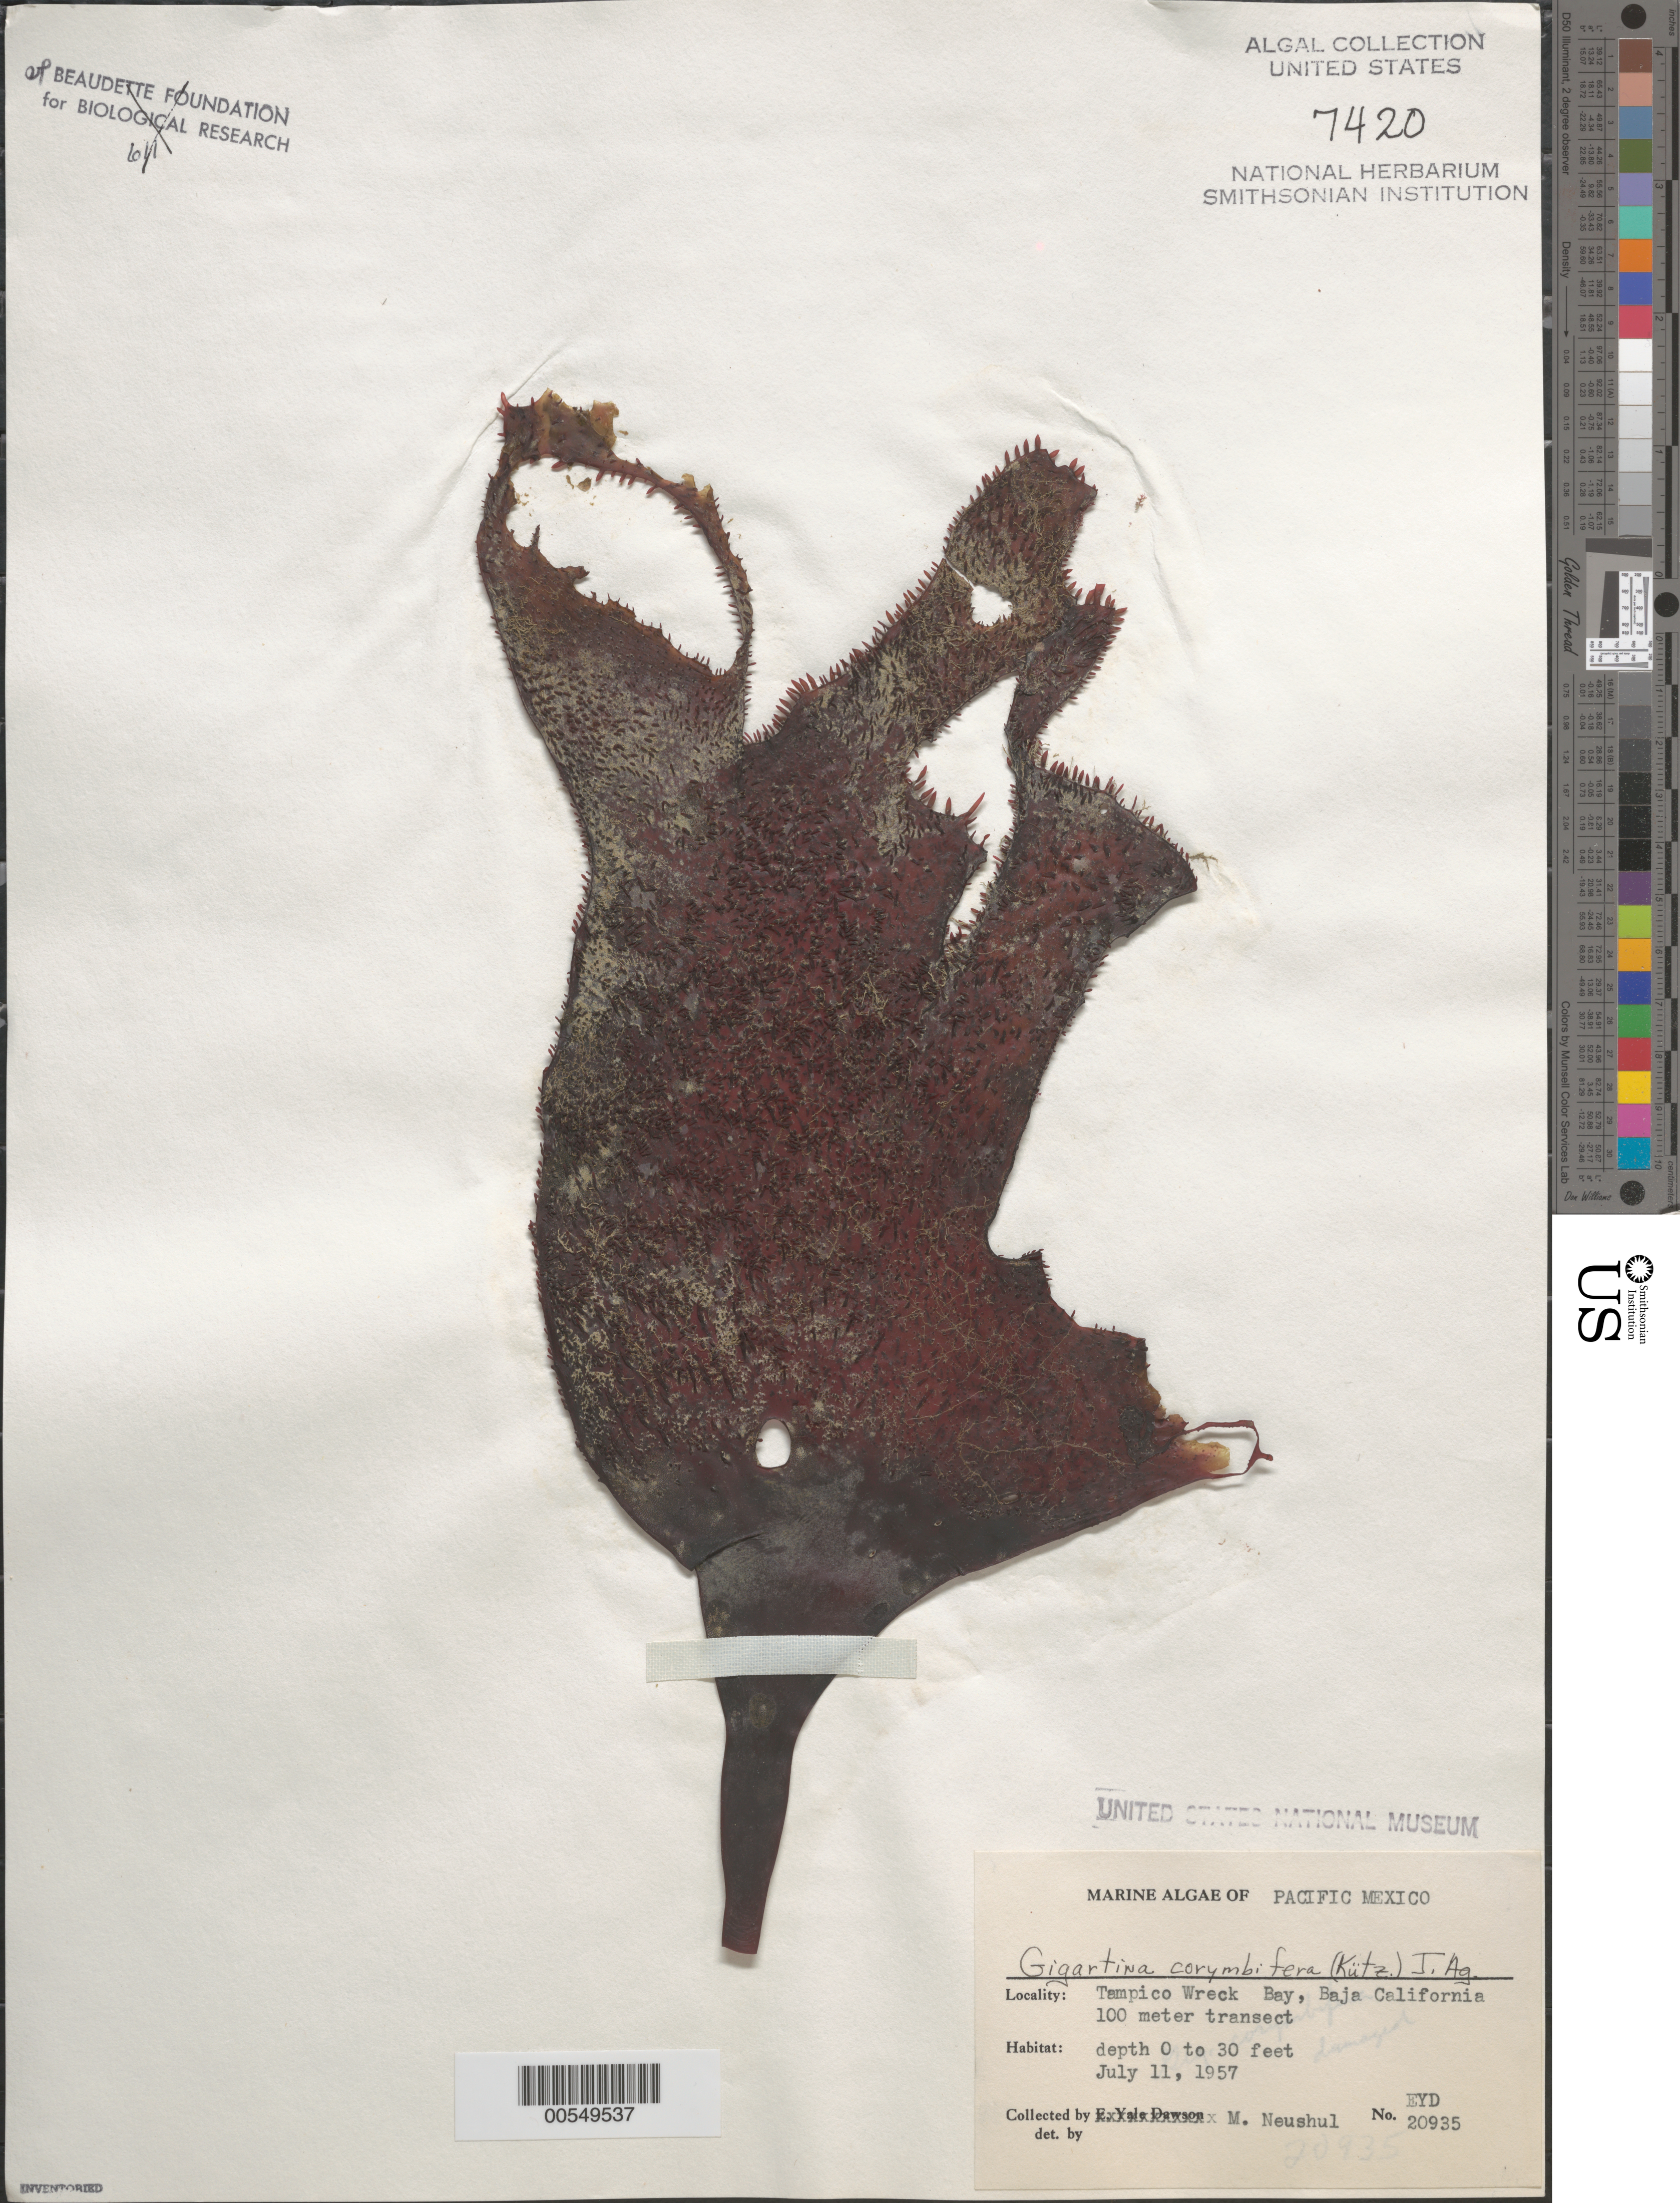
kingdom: Plantae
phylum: Rhodophyta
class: Florideophyceae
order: Gigartinales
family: Gigartinaceae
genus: Chondracanthus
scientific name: Chondracanthus corymbiferus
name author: (Kütz.) Guiry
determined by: Algae name updating Project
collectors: M. Neushul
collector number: EYD 20935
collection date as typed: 11 Jul 1957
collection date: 1957-07-11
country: Mexico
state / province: Baja California Norte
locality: Tampico Wreck Bay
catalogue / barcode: US 7420